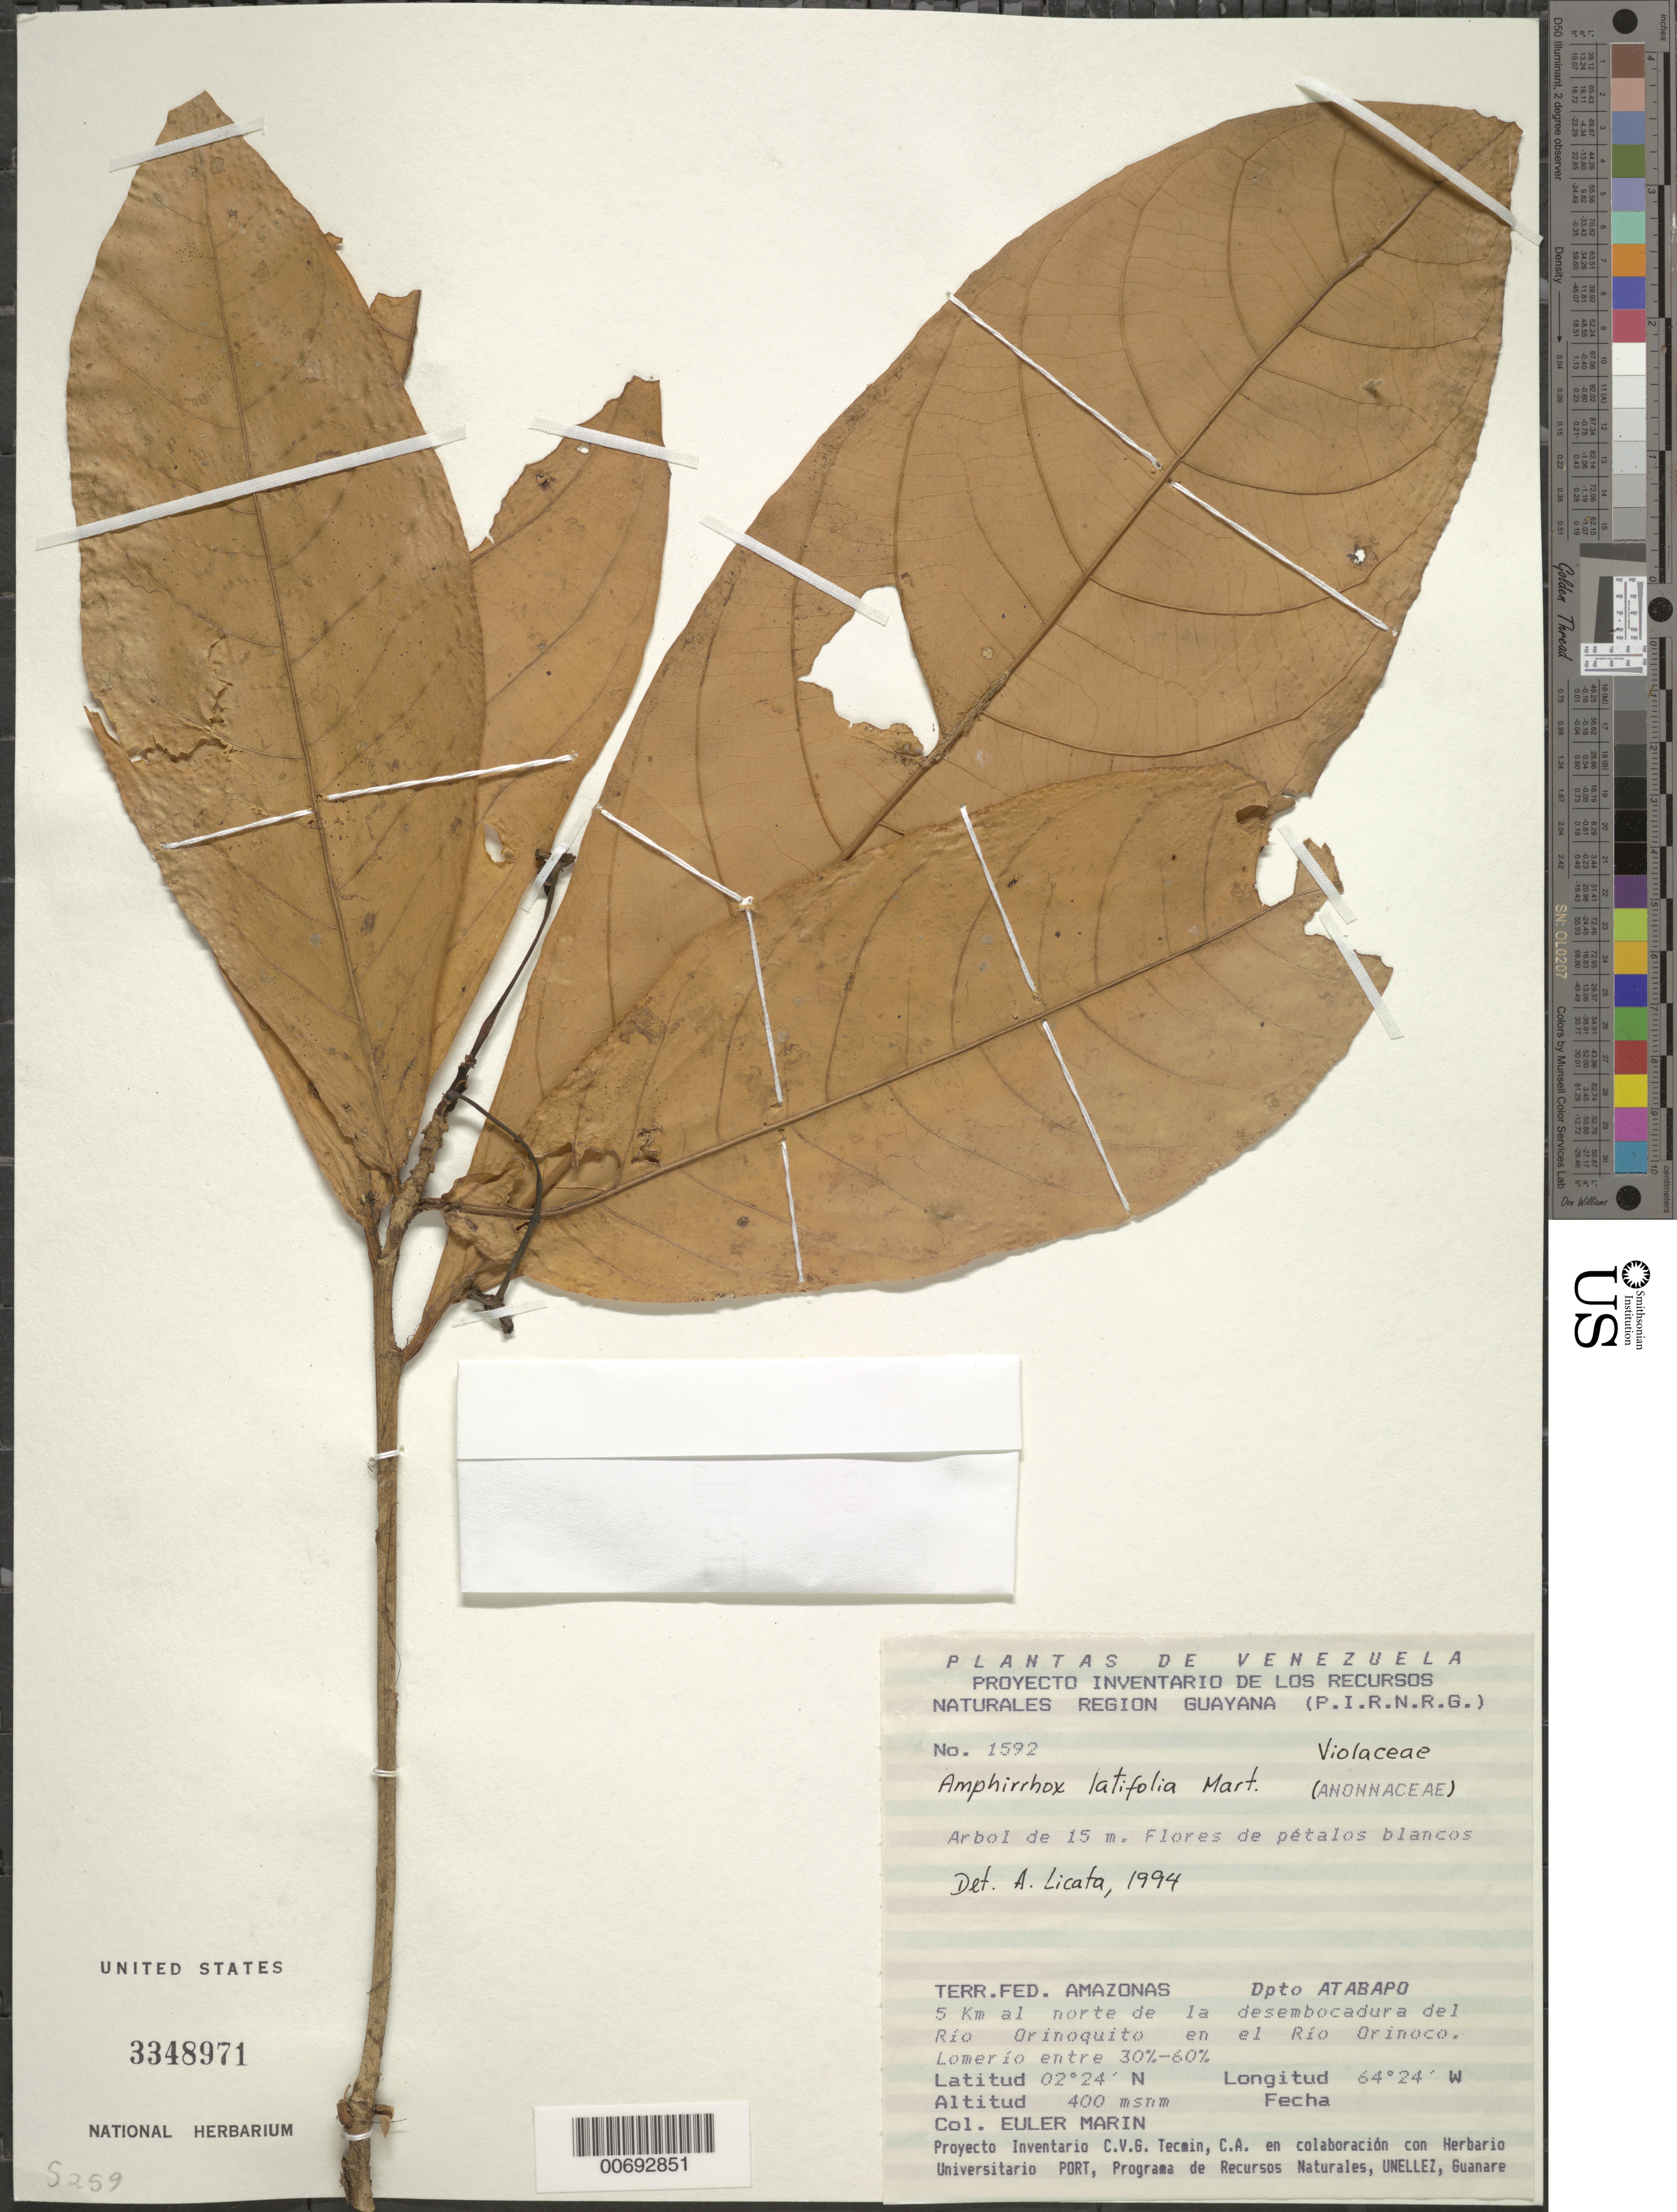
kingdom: Plantae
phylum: Tracheophyta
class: Magnoliopsida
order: Malpighiales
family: Violaceae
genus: Amphirrhox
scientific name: Amphirrhox latifolia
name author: Mart. ex Eichler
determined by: Licata, A., (PORT), Univ. Nac. Exp. de los Llanos Ezequiel Zamora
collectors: E. Marin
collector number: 1592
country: Venezuela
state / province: Amazonas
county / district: Atabapo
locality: Río Orinoquito & Río Orinoco, 5 km N of junction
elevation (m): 400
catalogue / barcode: US 3348971